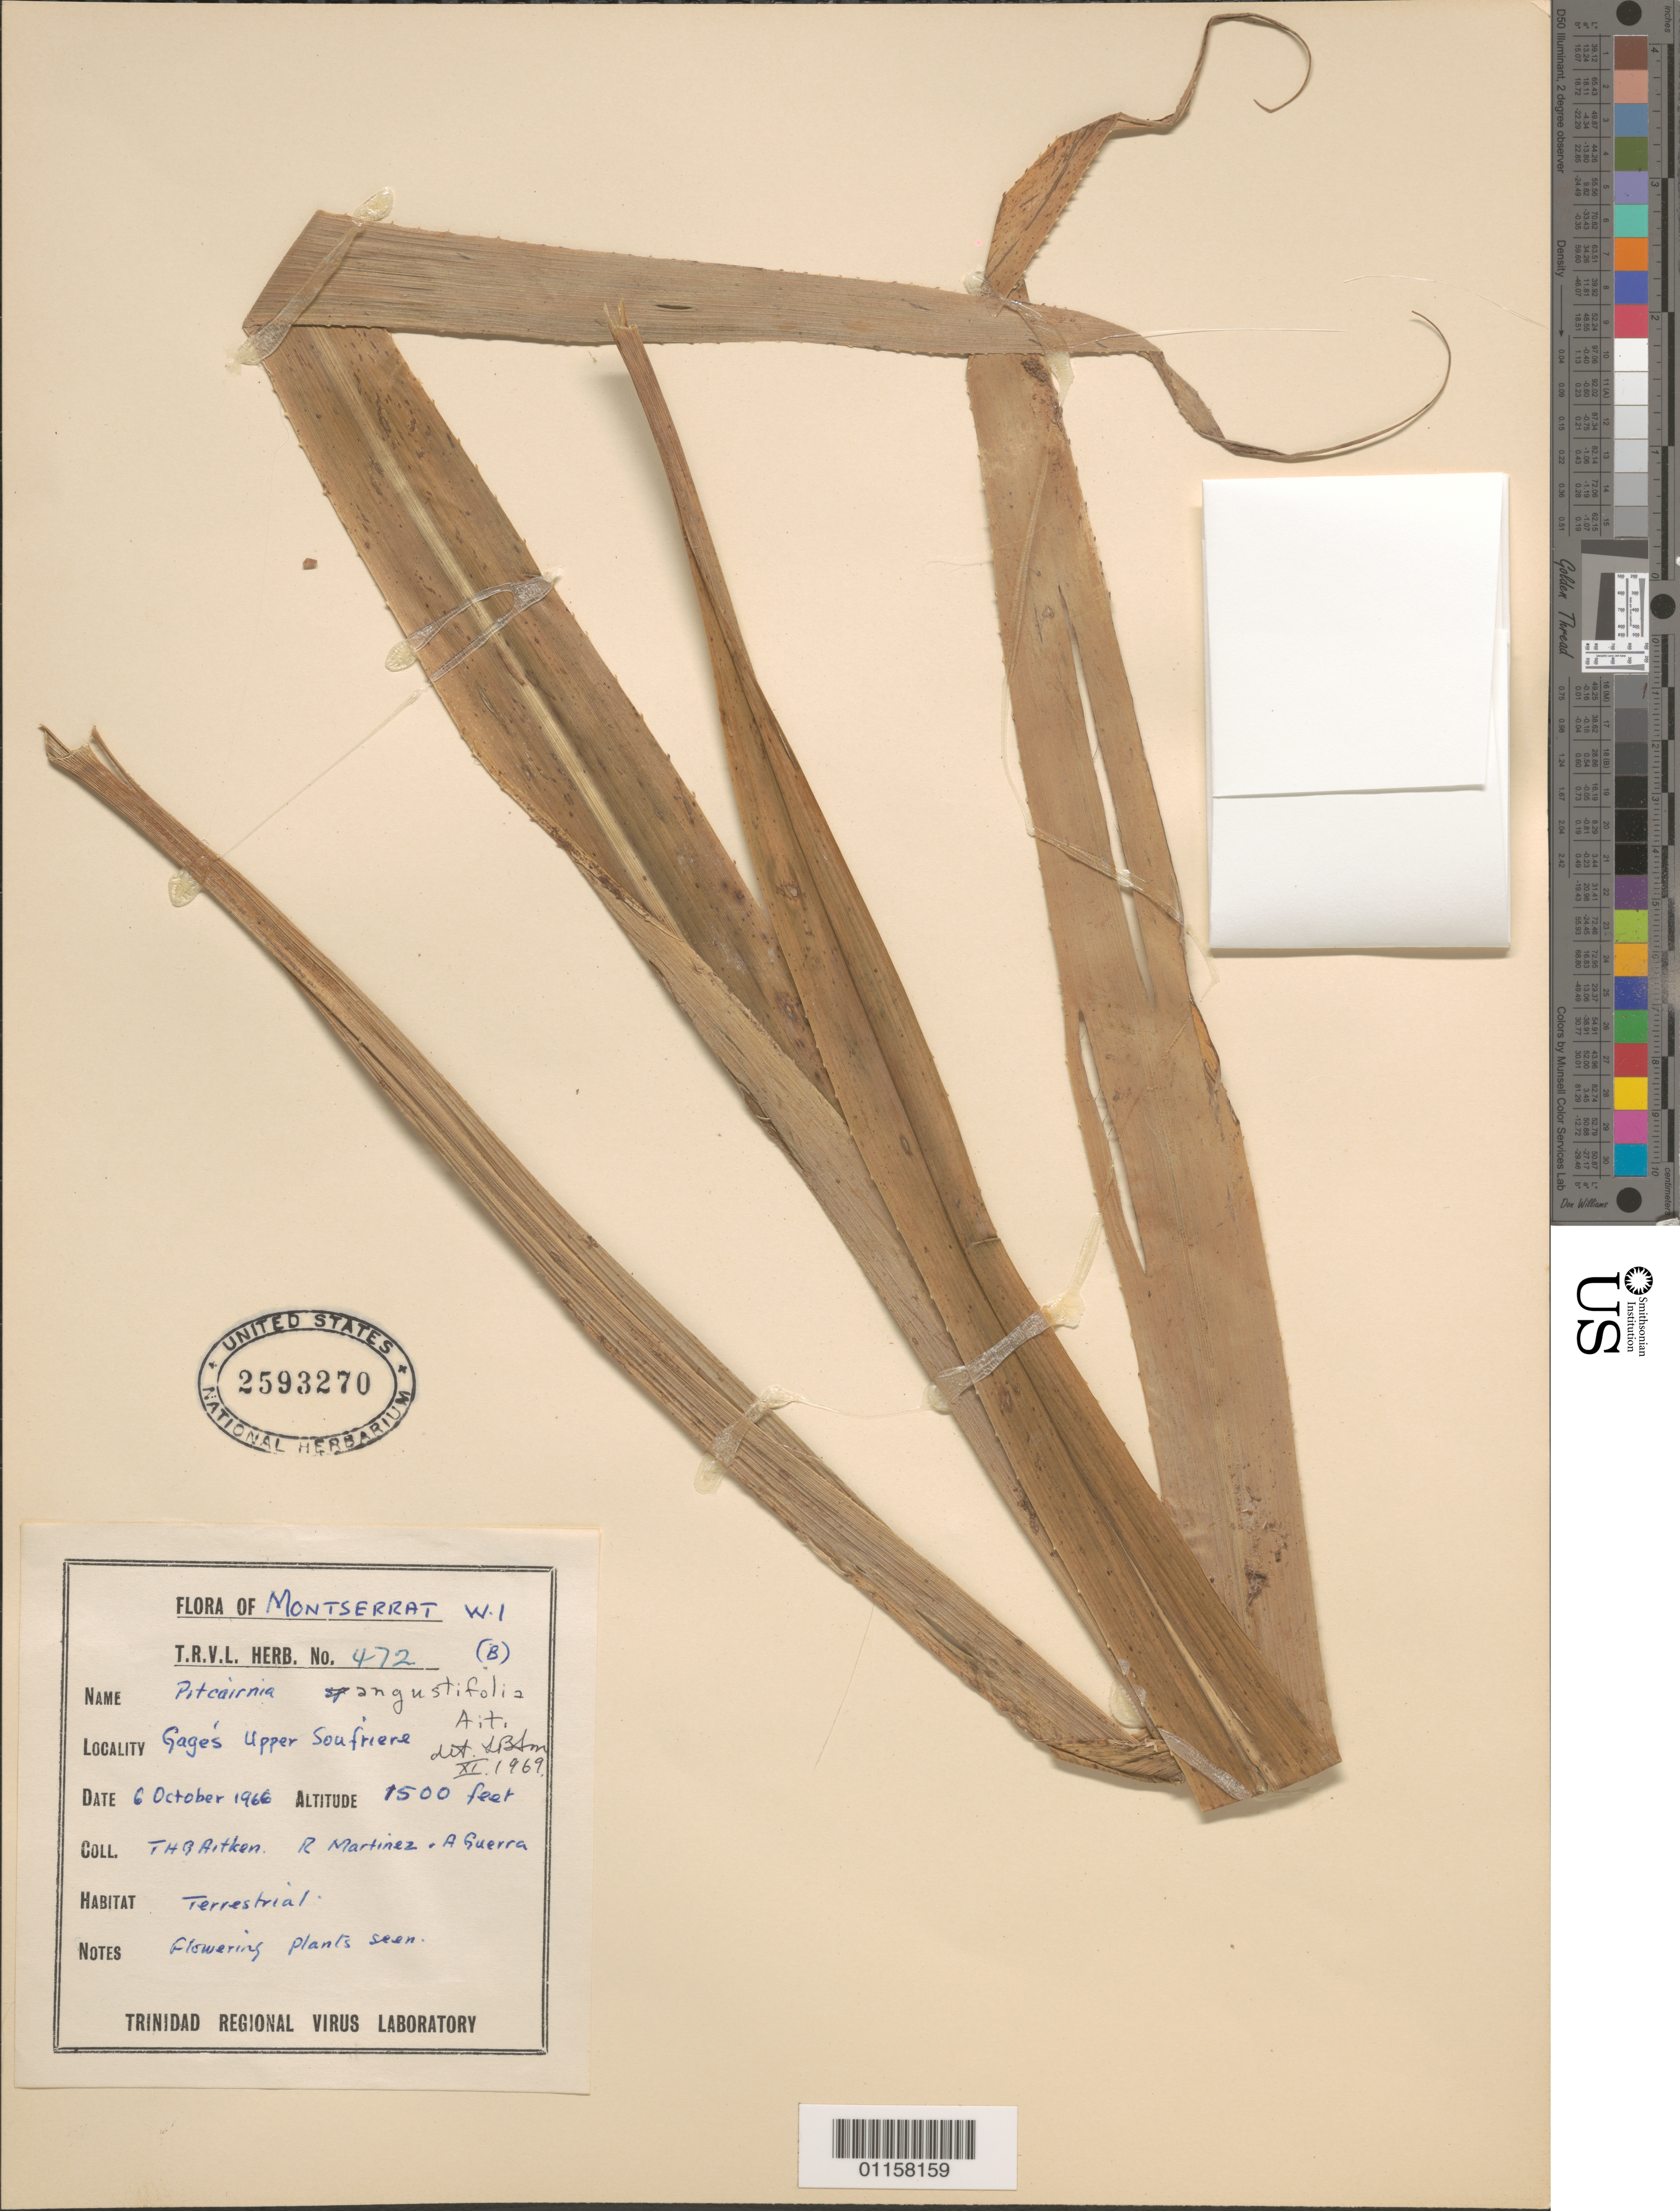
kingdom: Plantae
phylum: Tracheophyta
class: Liliopsida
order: Poales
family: Bromeliaceae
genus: Pitcairnia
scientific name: Pitcairnia angustifolia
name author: Sol. ex Aiton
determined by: Smith, Lyman B., (US), NMNH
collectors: T. Aitken, R. Martinez & A. Guerra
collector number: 472 (B)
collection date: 1966-10-06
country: Montserrat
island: Montserrat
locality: Gage's upper Soufriere.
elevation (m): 457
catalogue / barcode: US 2593270